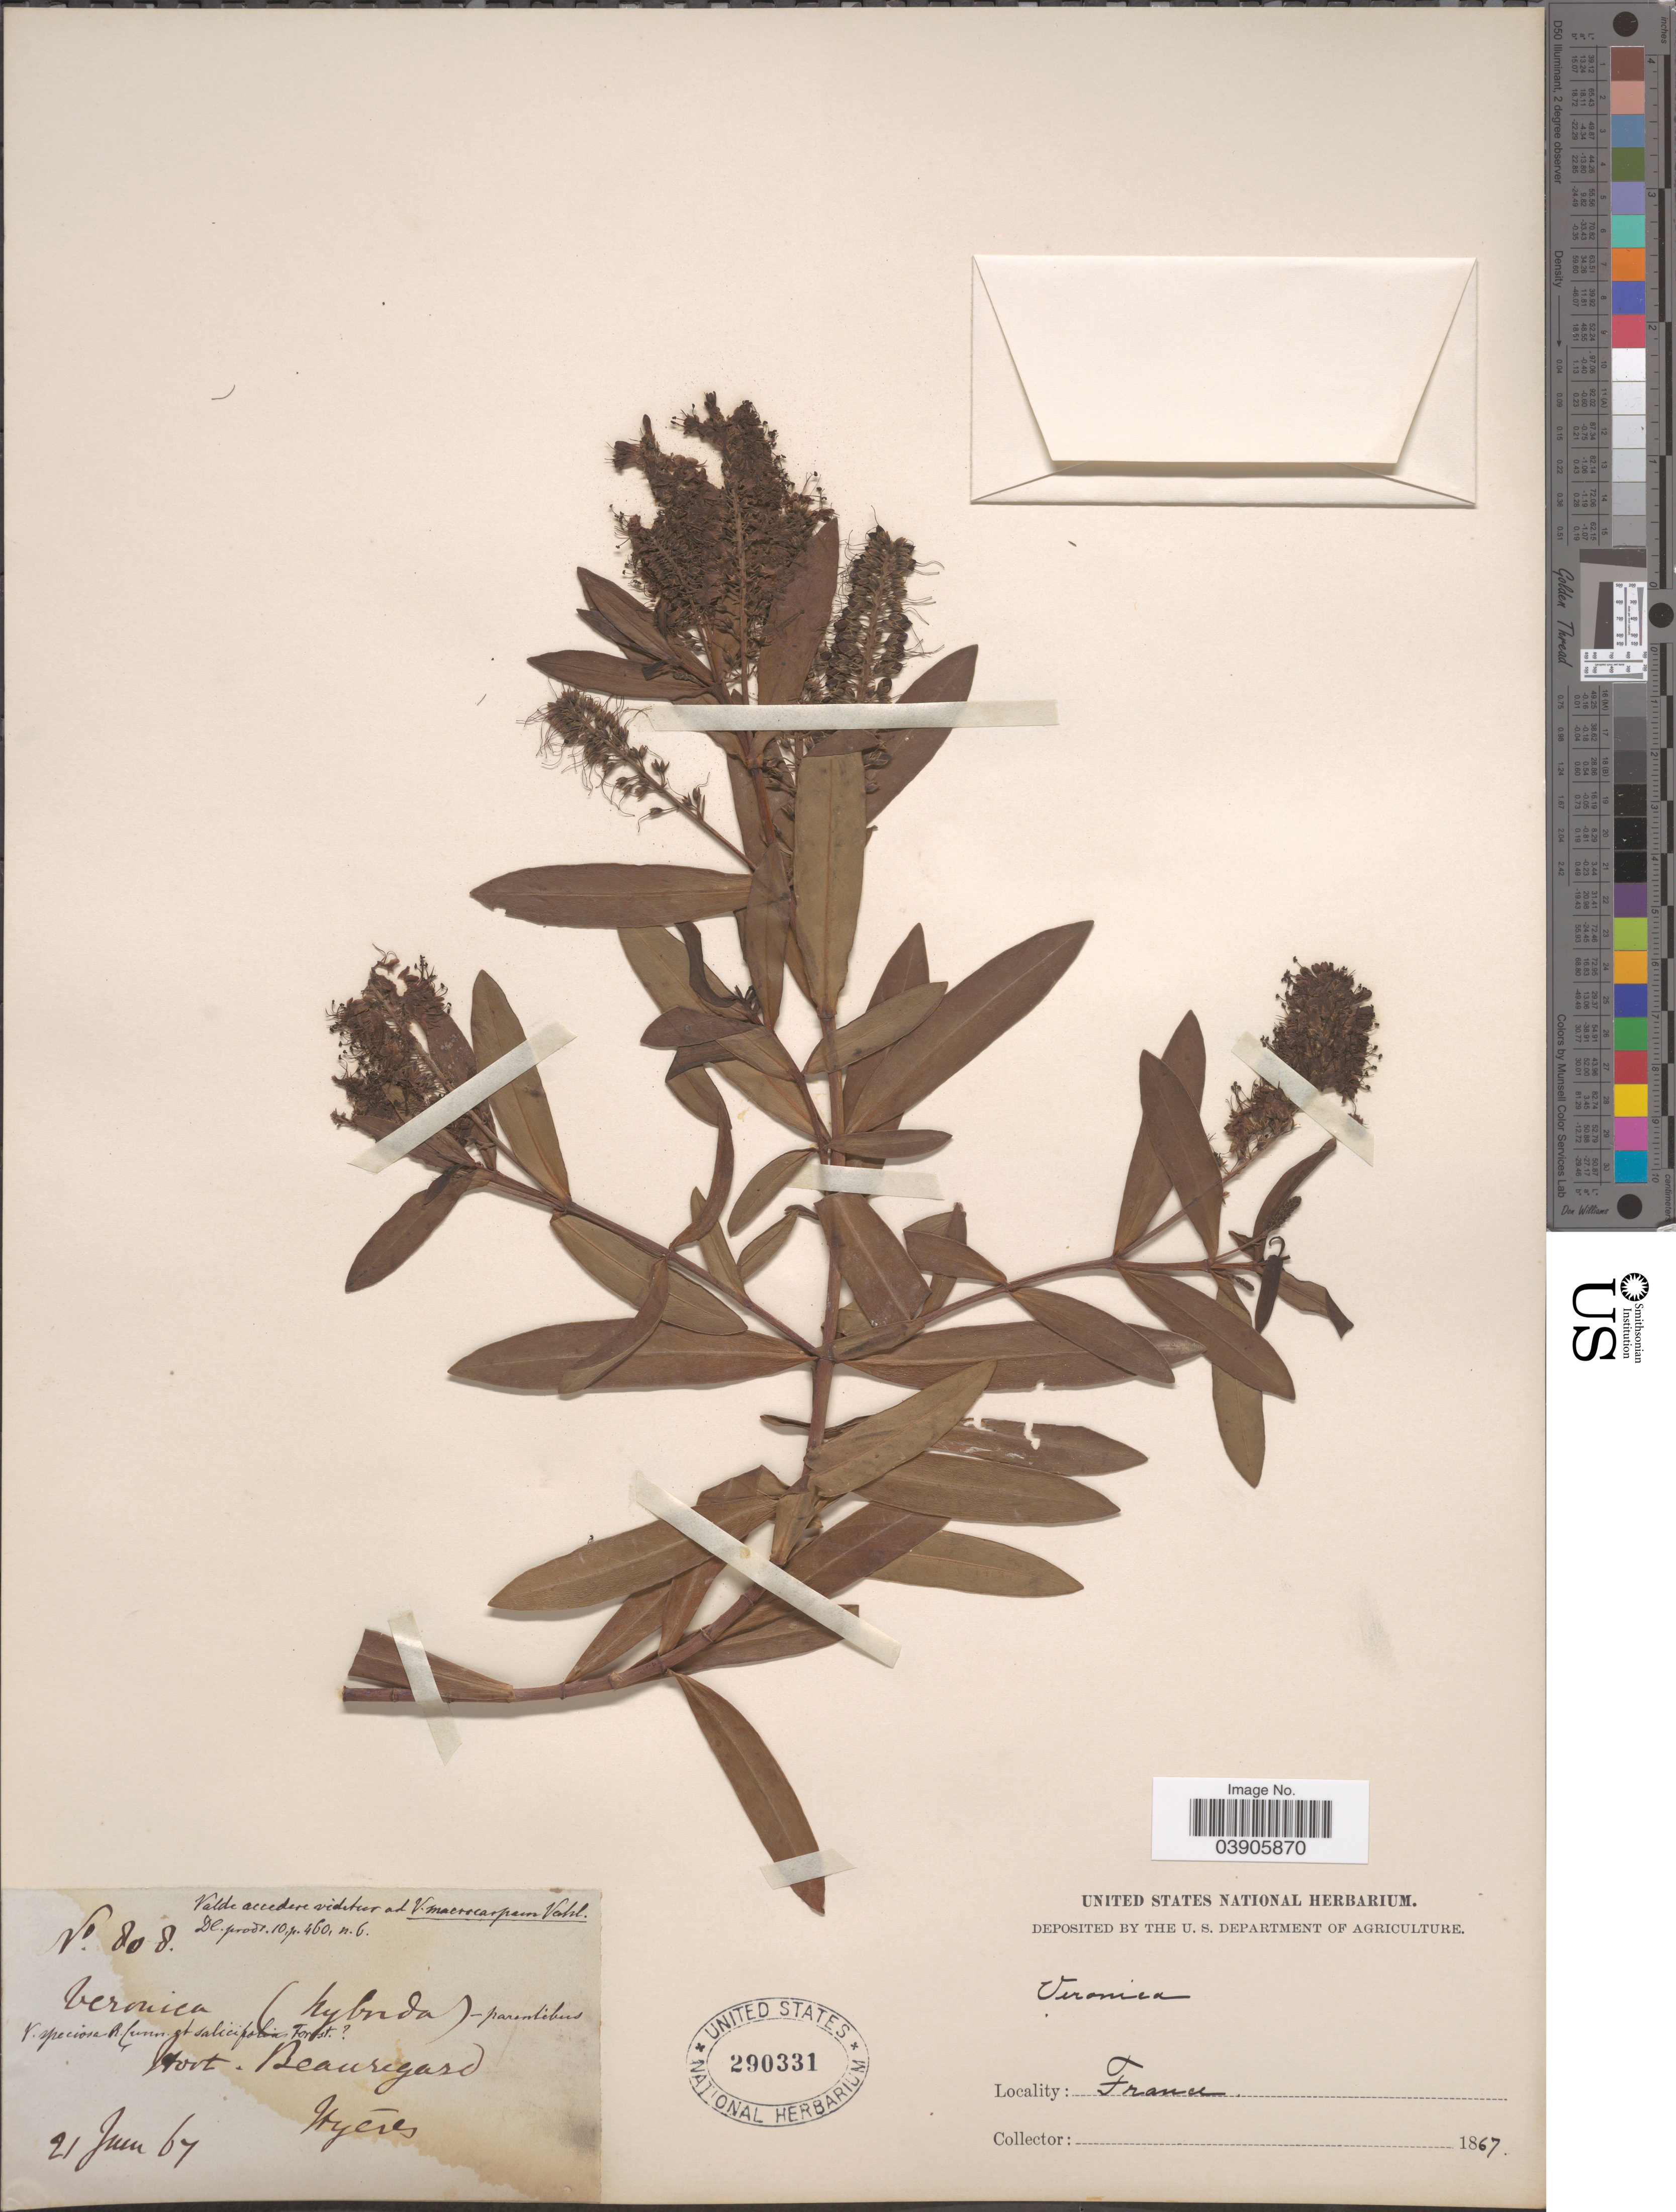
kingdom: Plantae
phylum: Tracheophyta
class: Magnoliopsida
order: Lamiales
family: Plantaginaceae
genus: Hebe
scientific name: Hebe sp.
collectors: Ex herb. Beauregard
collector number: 808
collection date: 1867-06-21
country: France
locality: Hyeres.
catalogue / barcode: US 290331